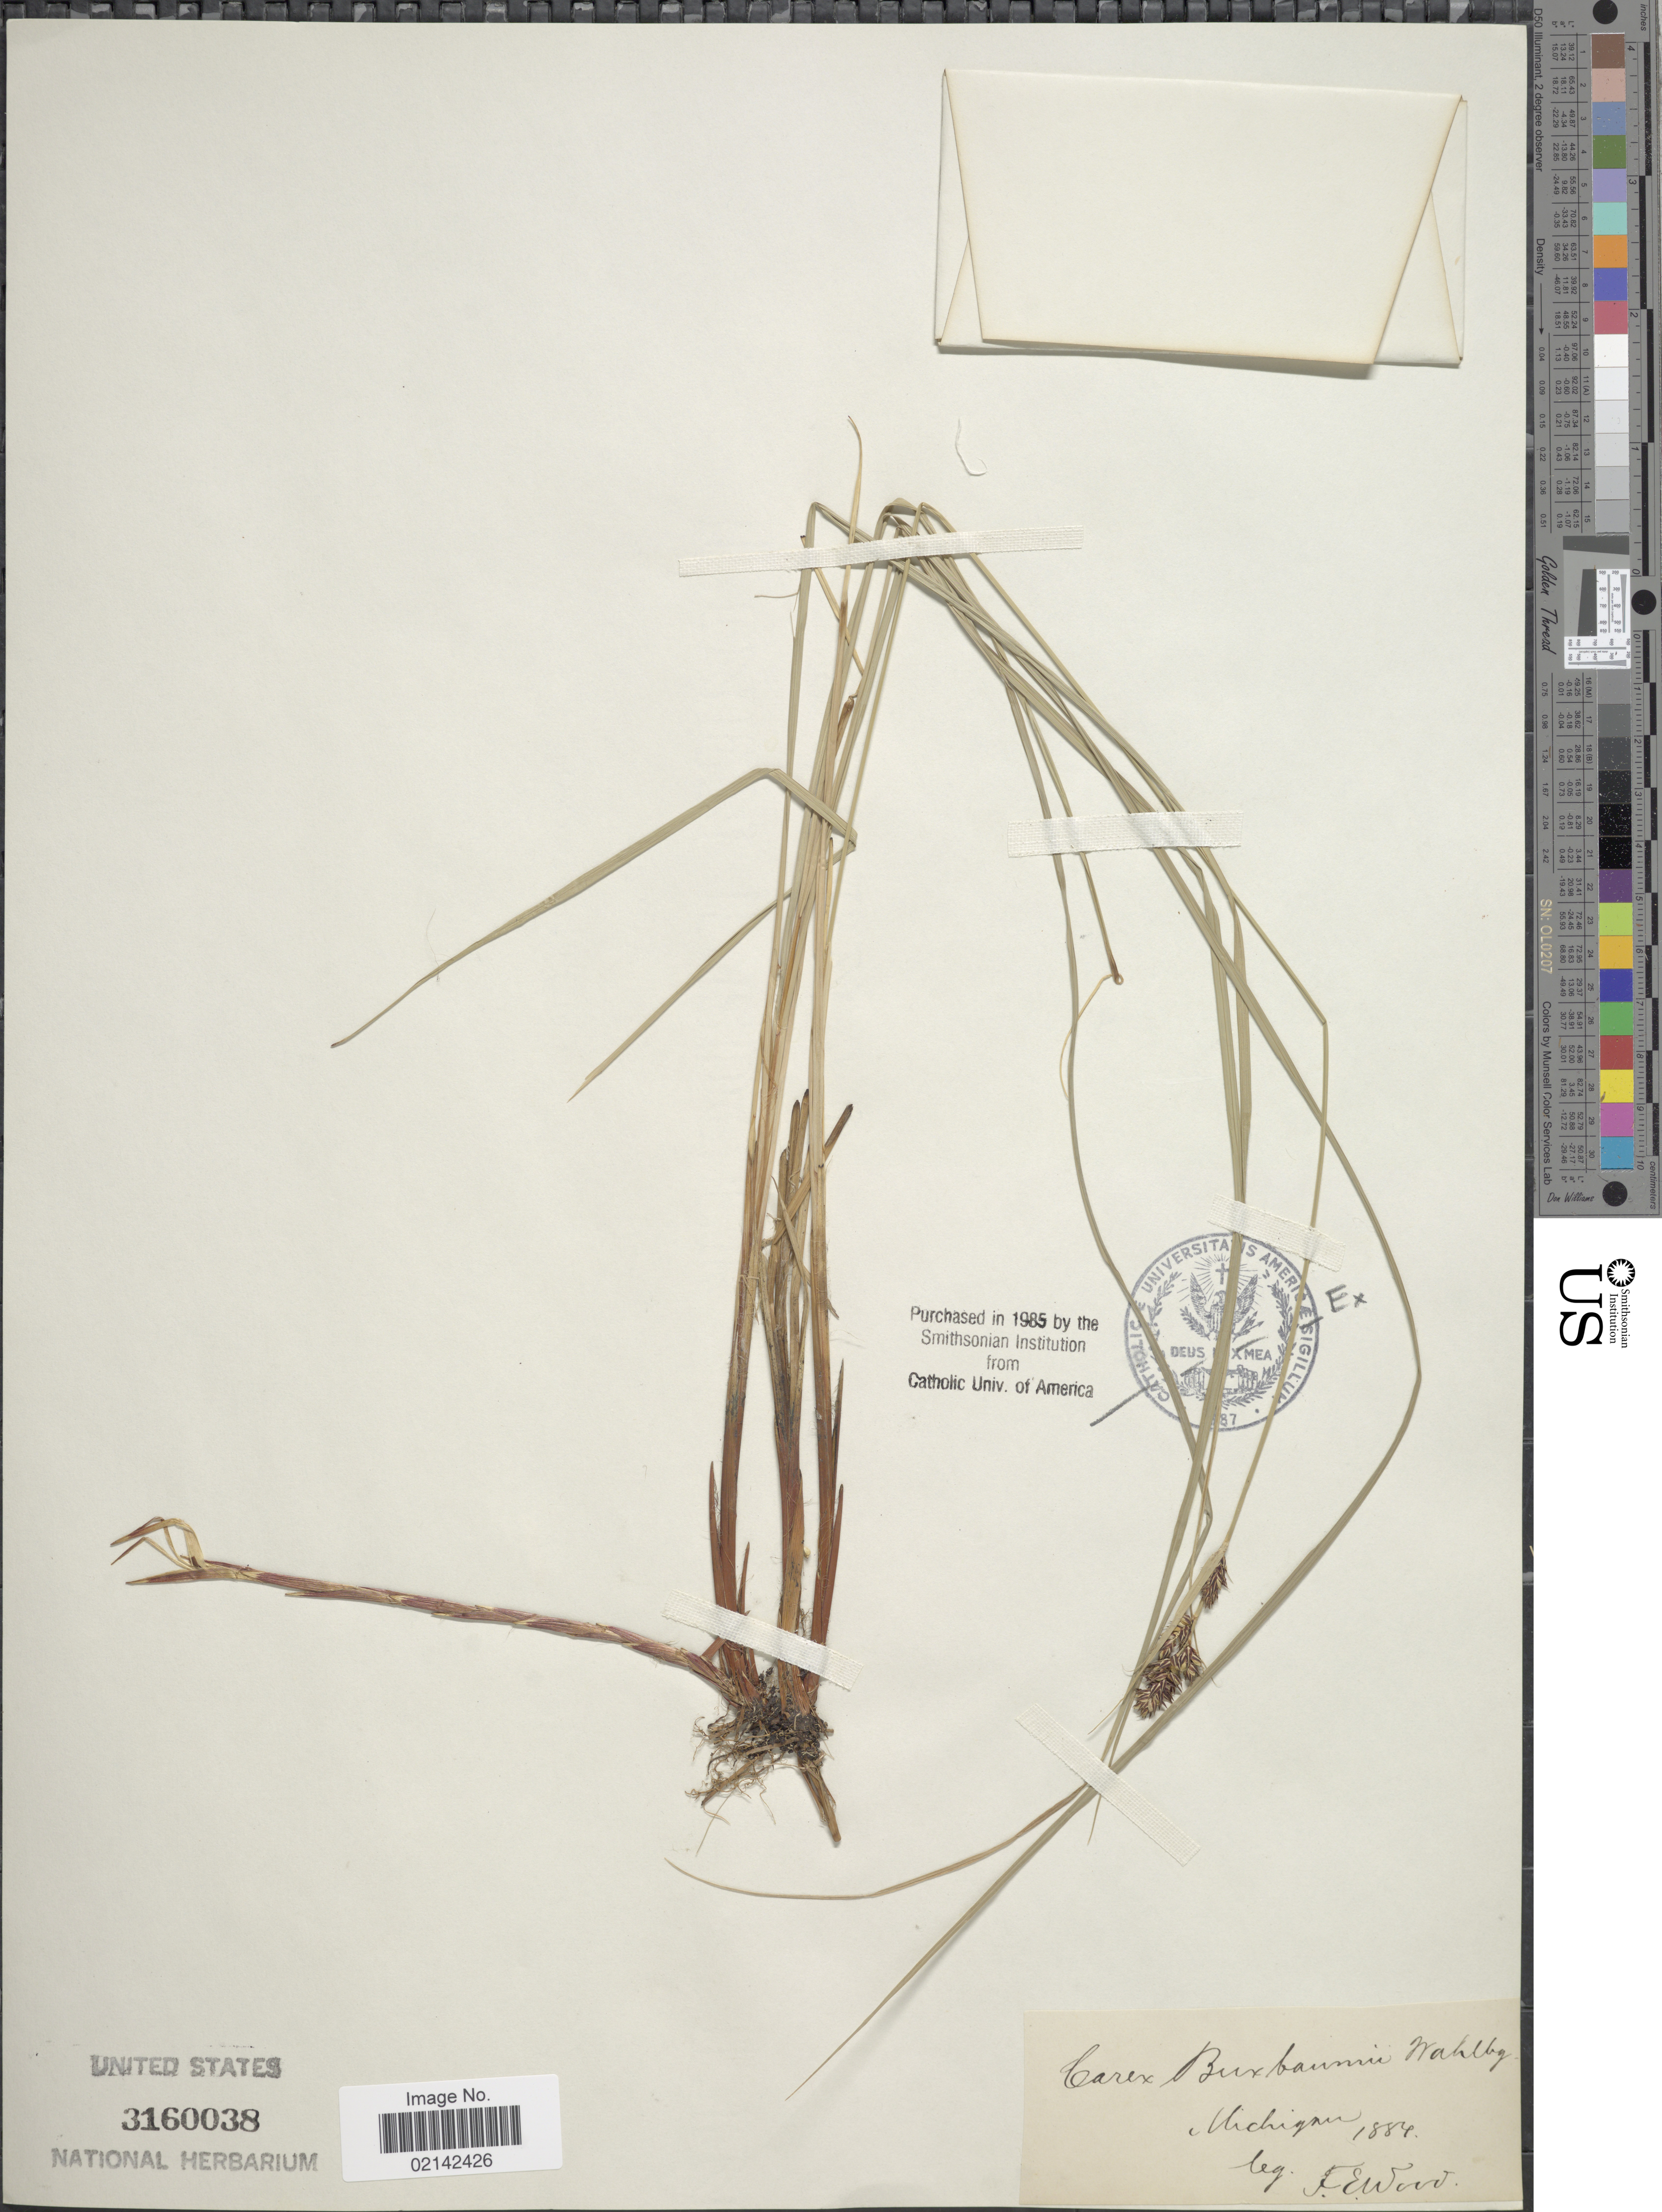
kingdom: Plantae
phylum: Tracheophyta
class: Liliopsida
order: Poales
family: Cyperaceae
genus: Carex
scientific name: Carex buxbaumii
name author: Wahlenb.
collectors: F. Wood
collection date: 1884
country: United States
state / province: Michigan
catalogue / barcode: US 3160038